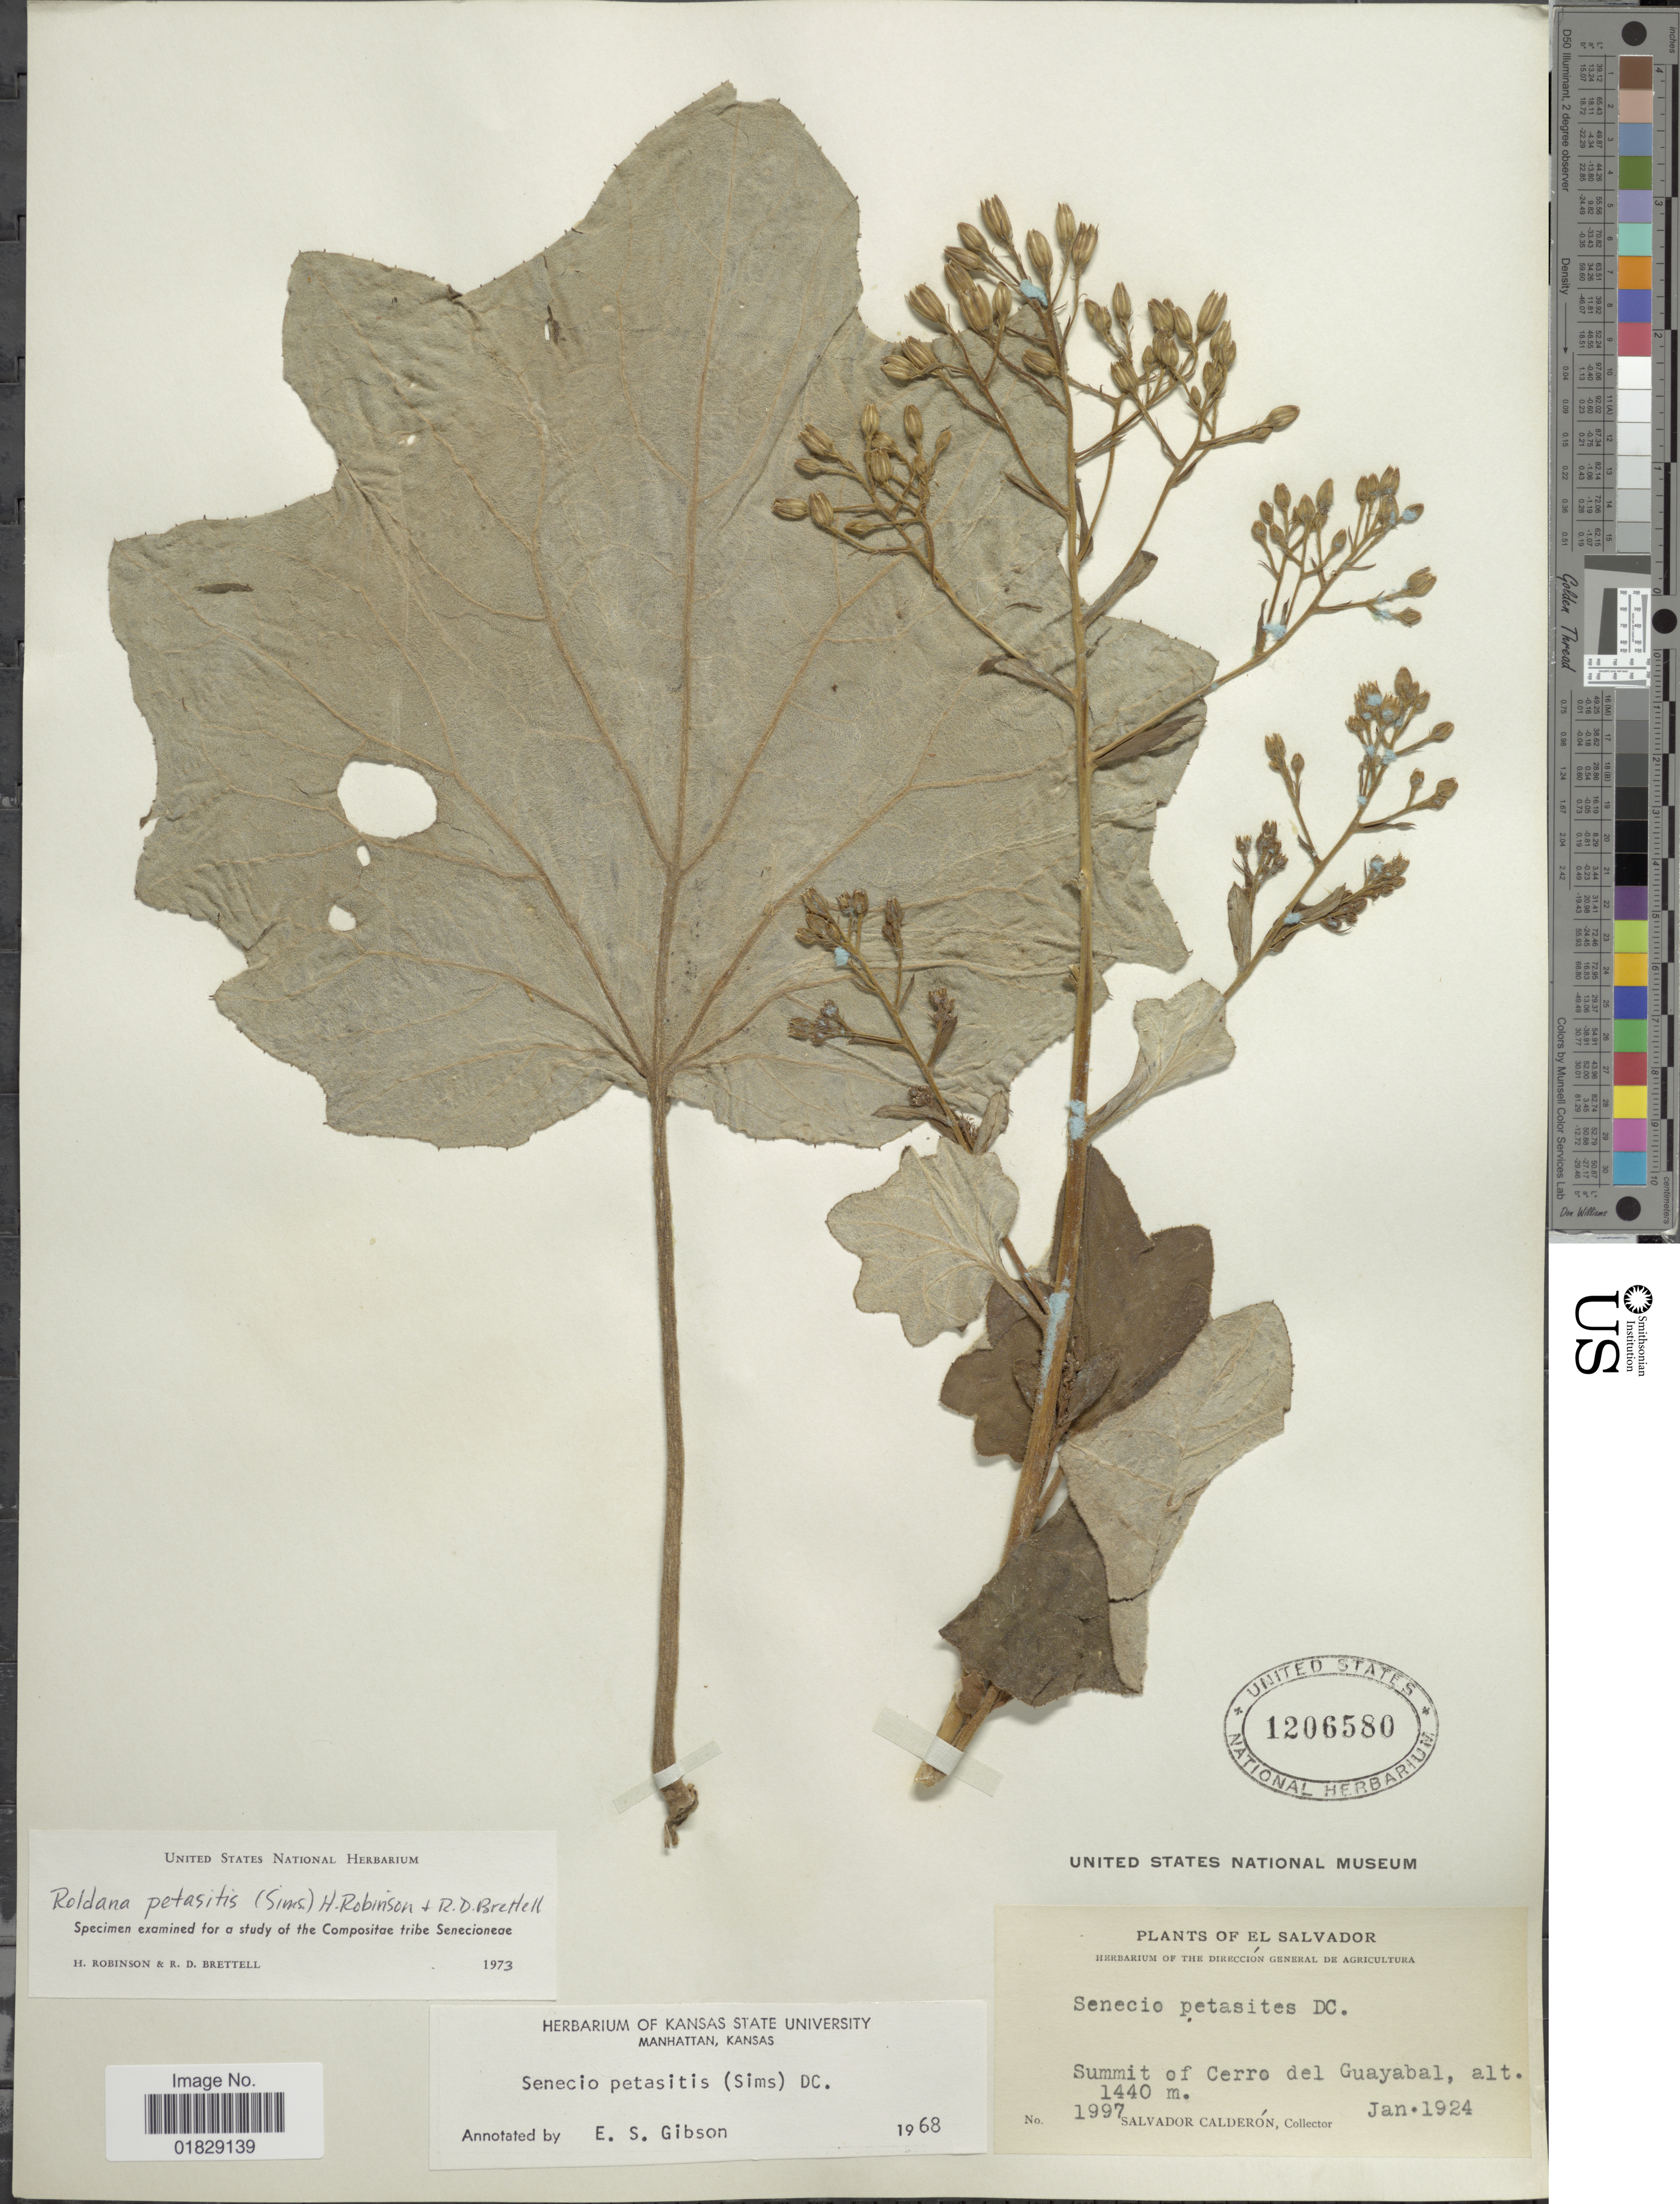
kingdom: Plantae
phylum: Tracheophyta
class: Magnoliopsida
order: Asterales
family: Asteraceae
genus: Roldana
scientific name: Roldana petasitis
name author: (Sims) H. Rob. & Brettell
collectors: S. Calderón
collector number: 1997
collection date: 1924-01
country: El Salvador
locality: Summit of Cerro de Guayabal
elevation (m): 1440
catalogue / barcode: US 1206580